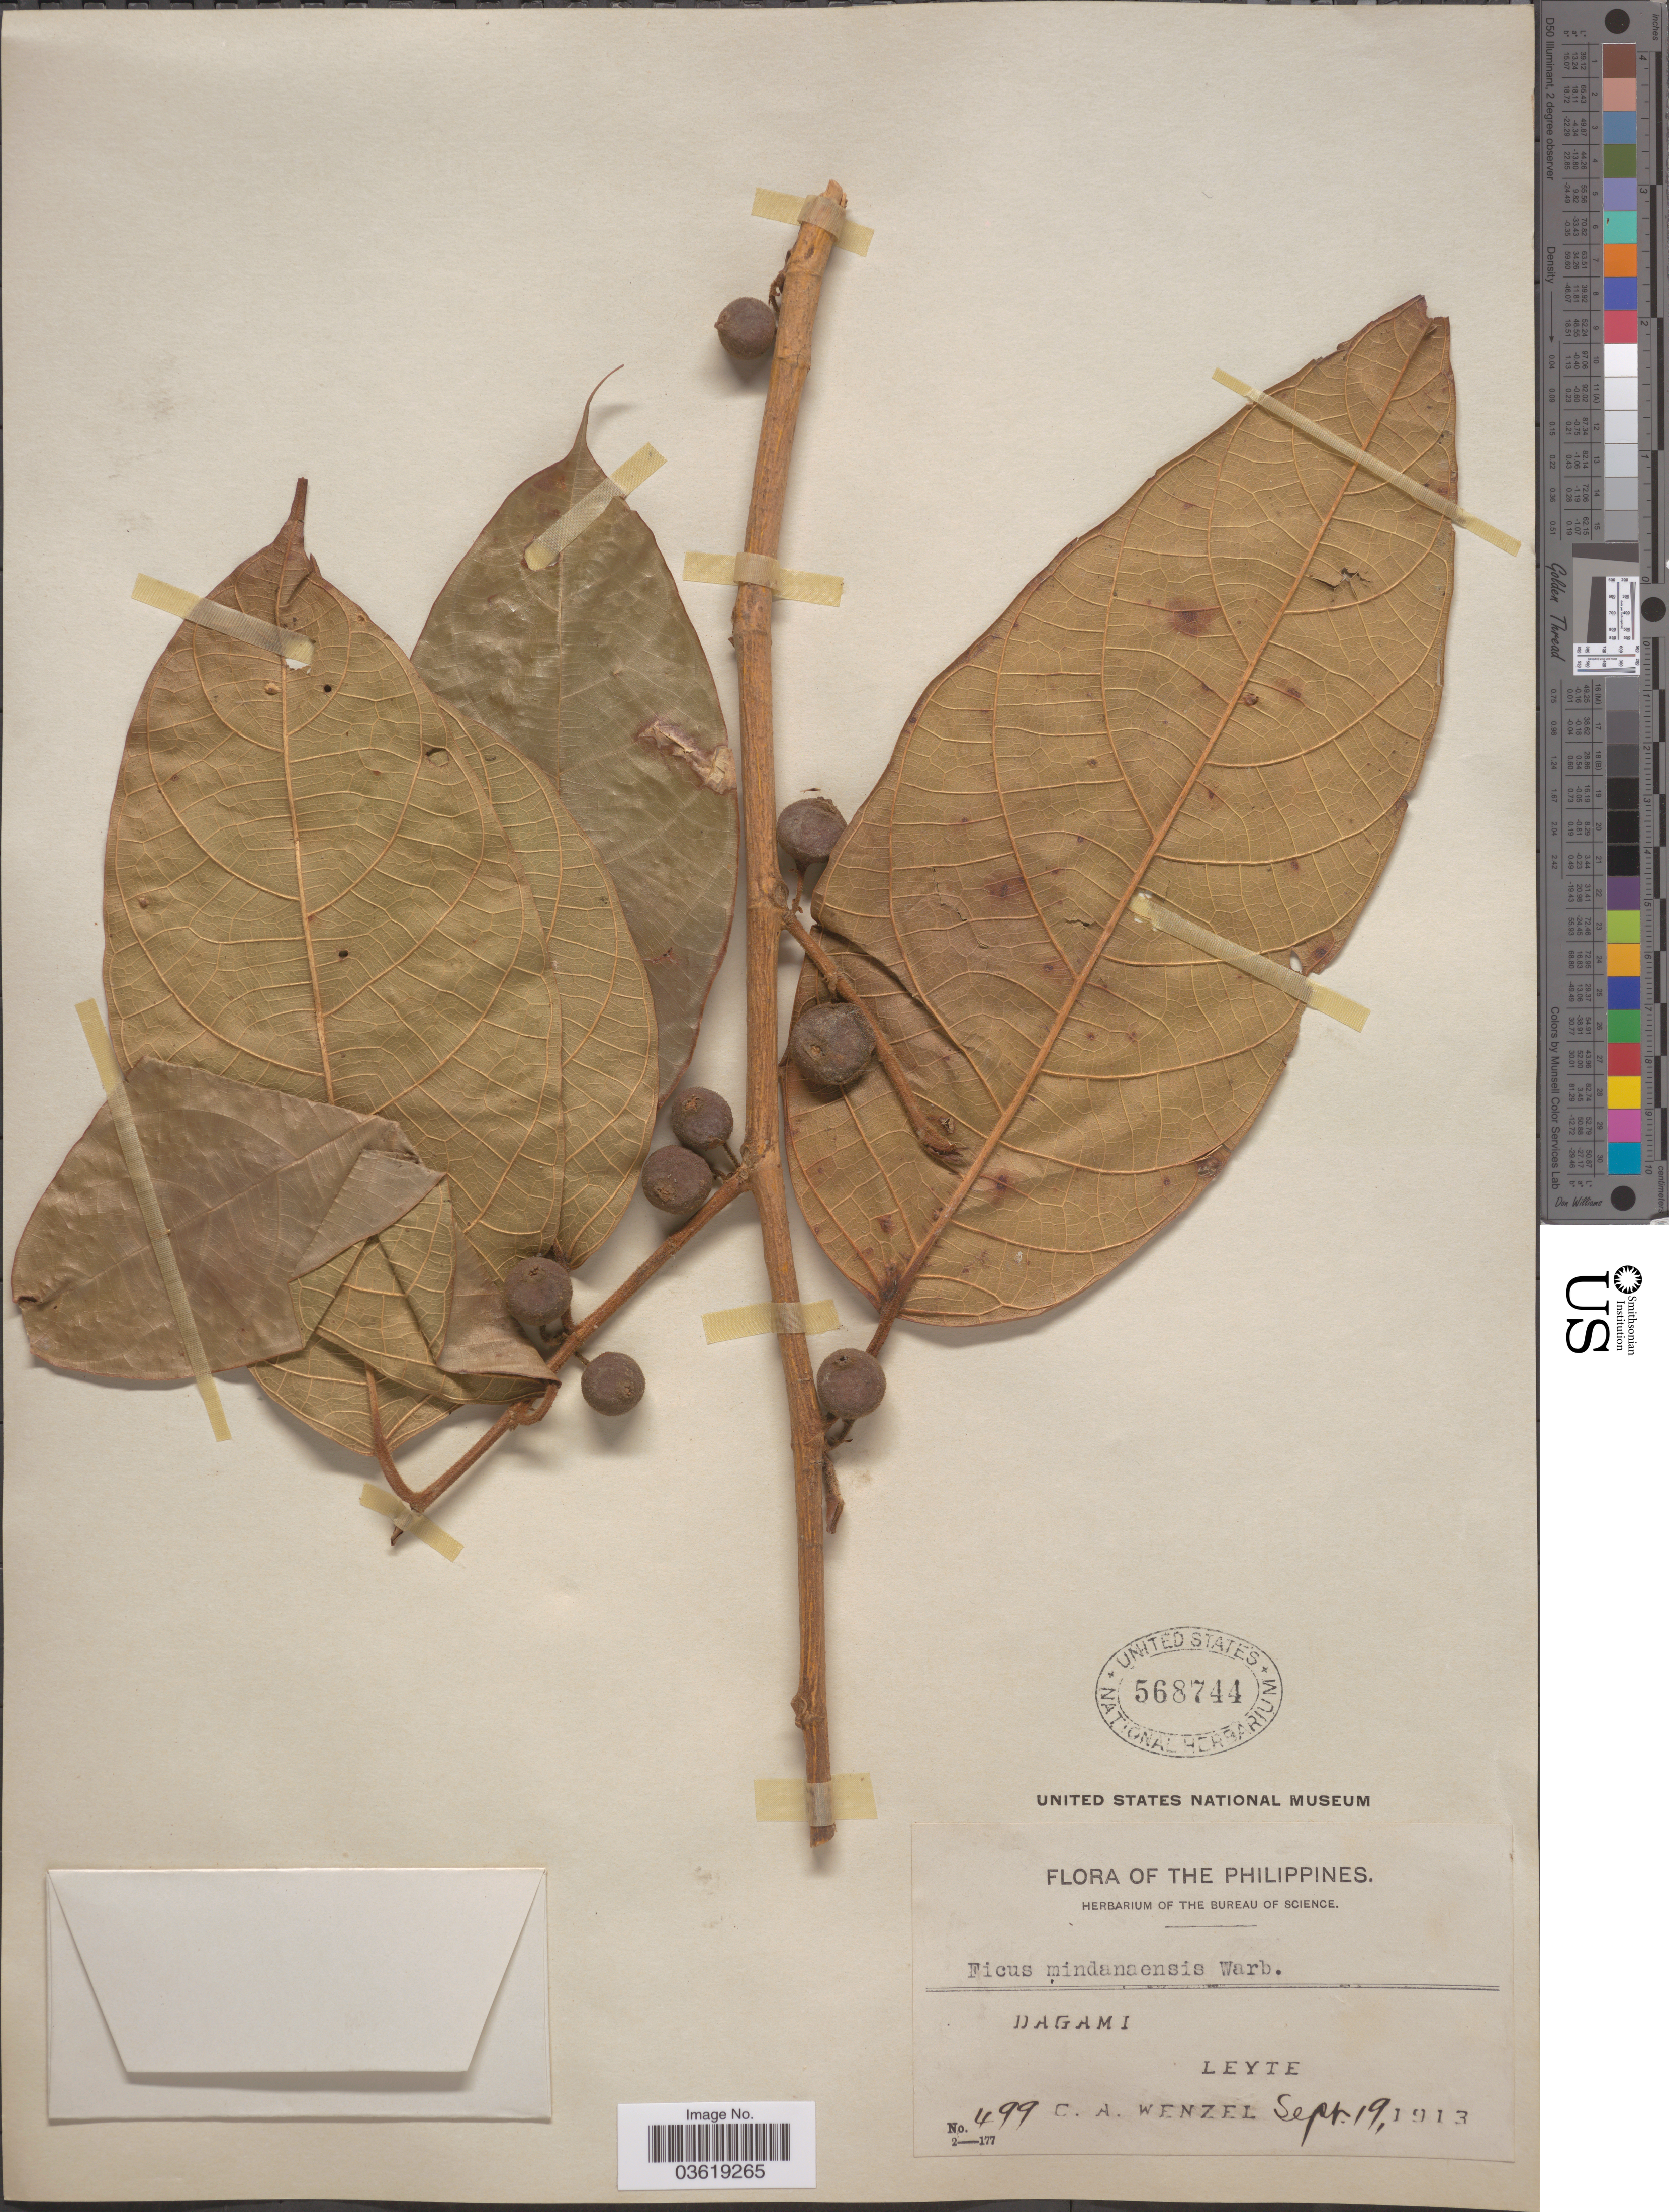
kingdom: Plantae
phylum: Tracheophyta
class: Magnoliopsida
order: Rosales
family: Moraceae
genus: Ficus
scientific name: Ficus mindanaensis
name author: Warb.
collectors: C. Wenzel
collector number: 499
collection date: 1913-09-19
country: Philippines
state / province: Eastern Visayas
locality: Dagami, Leyte.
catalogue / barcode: US 568744